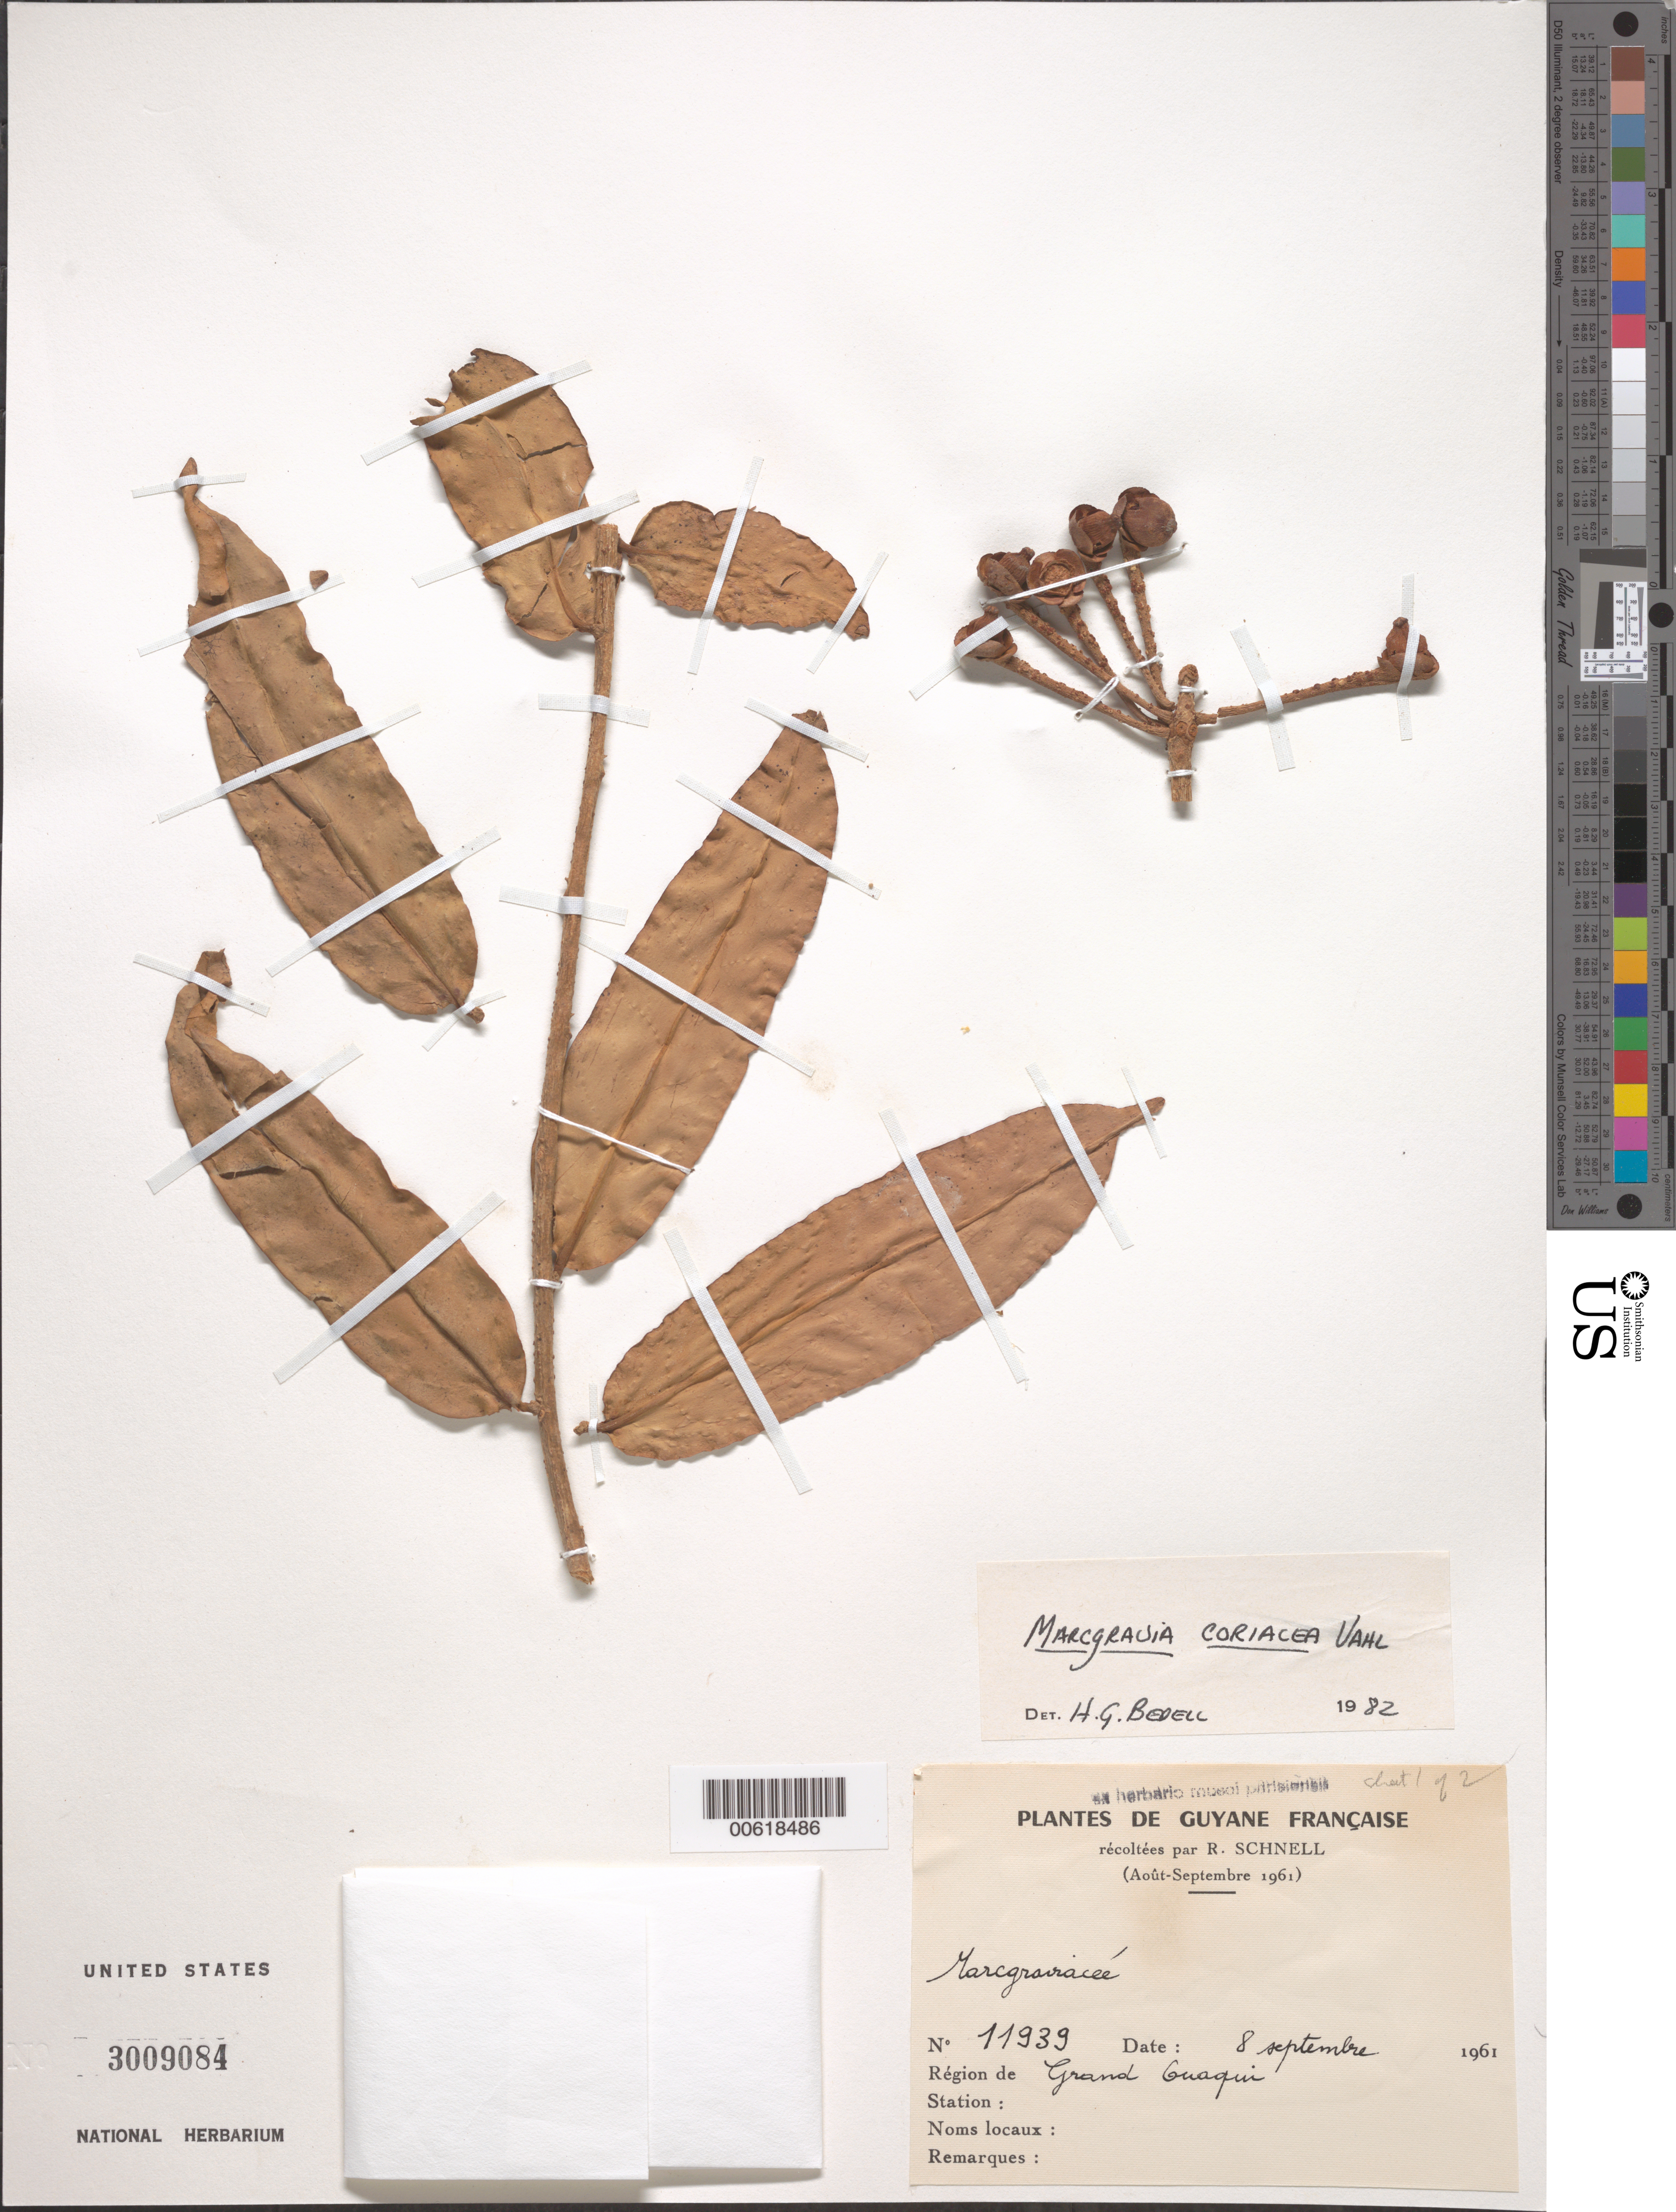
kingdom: Plantae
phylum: Tracheophyta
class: Magnoliopsida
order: Ericales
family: Marcgraviaceae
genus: Marcgravia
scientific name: Marcgravia coriacea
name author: Vahl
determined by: Bedell, H. G.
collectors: R. A. Schnell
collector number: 11939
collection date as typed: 8-Sep-61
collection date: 1961-09-08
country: French Guiana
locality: Grand Ouaqui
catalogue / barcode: US 3009084